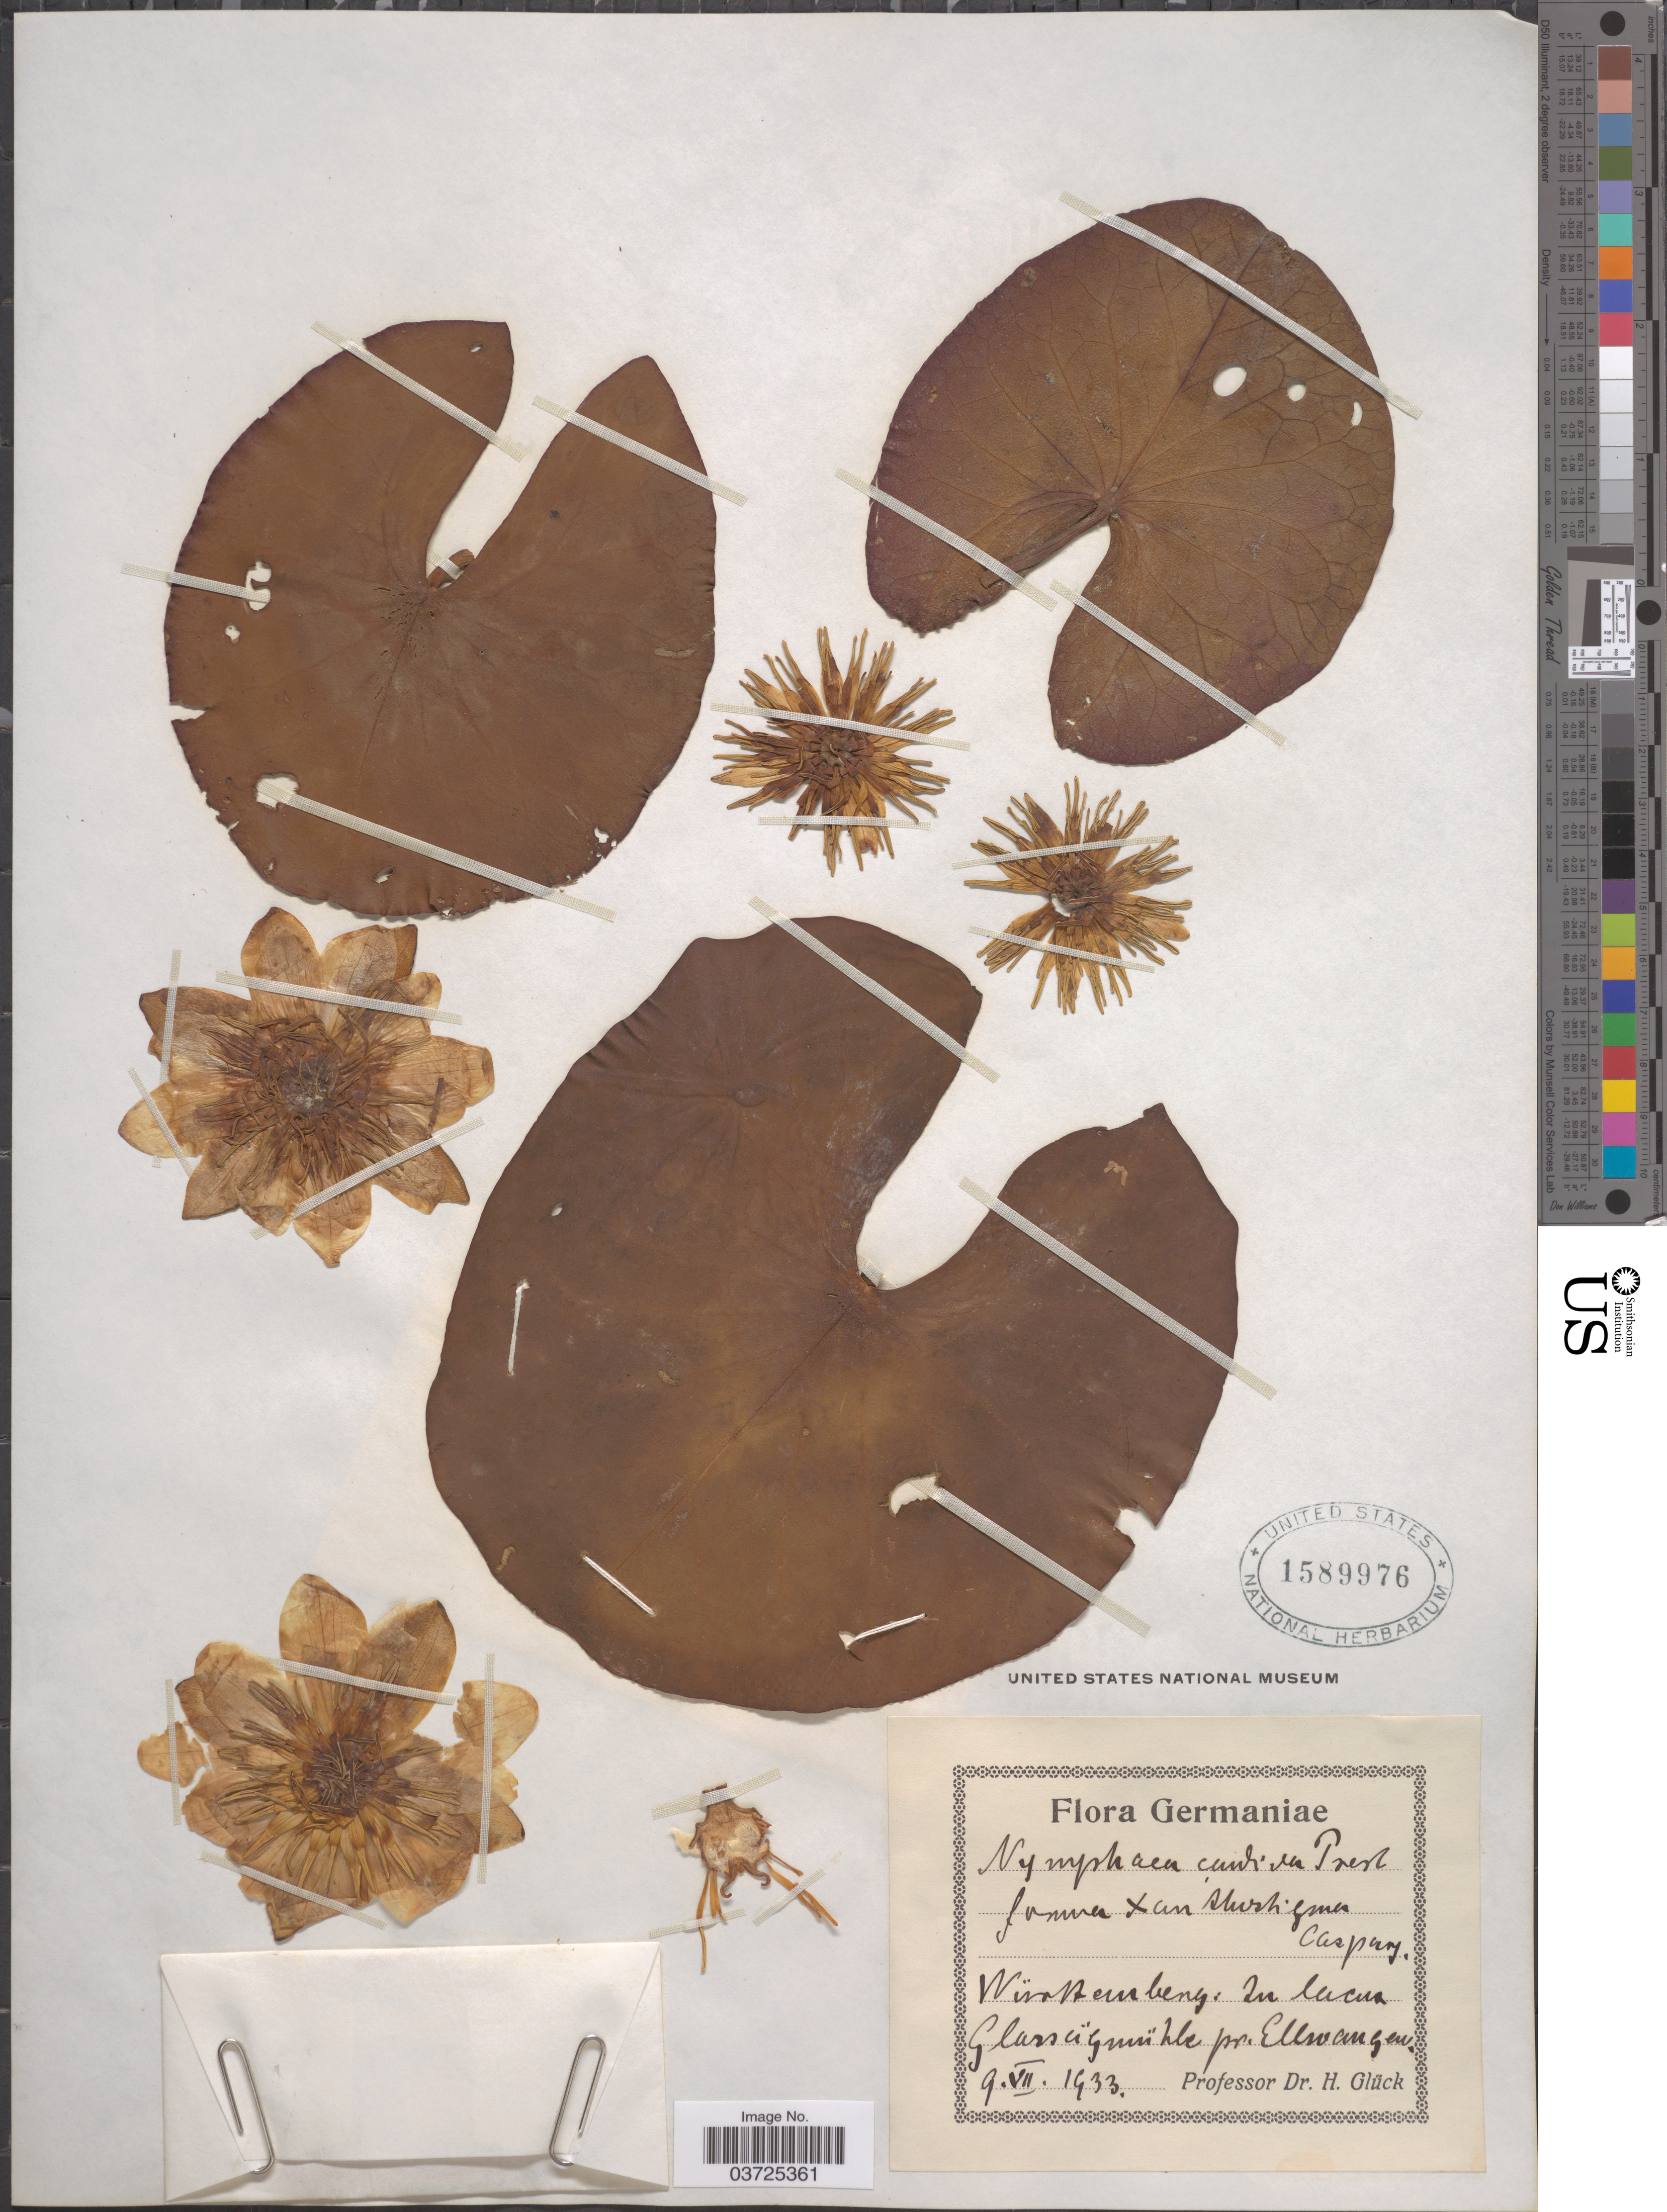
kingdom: Plantae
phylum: Tracheophyta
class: Magnoliopsida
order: Nymphaeales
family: Nymphaeaceae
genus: Nymphaea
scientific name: Nymphaea candida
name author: J. Presl & C. Presl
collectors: H. Glück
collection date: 1933-07-09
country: Germany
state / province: Baden-Württemberg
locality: Württenberg: In lacua Glasscïgunïhle pr. Ellsvangeu. [interpreted]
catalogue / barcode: US 1589976